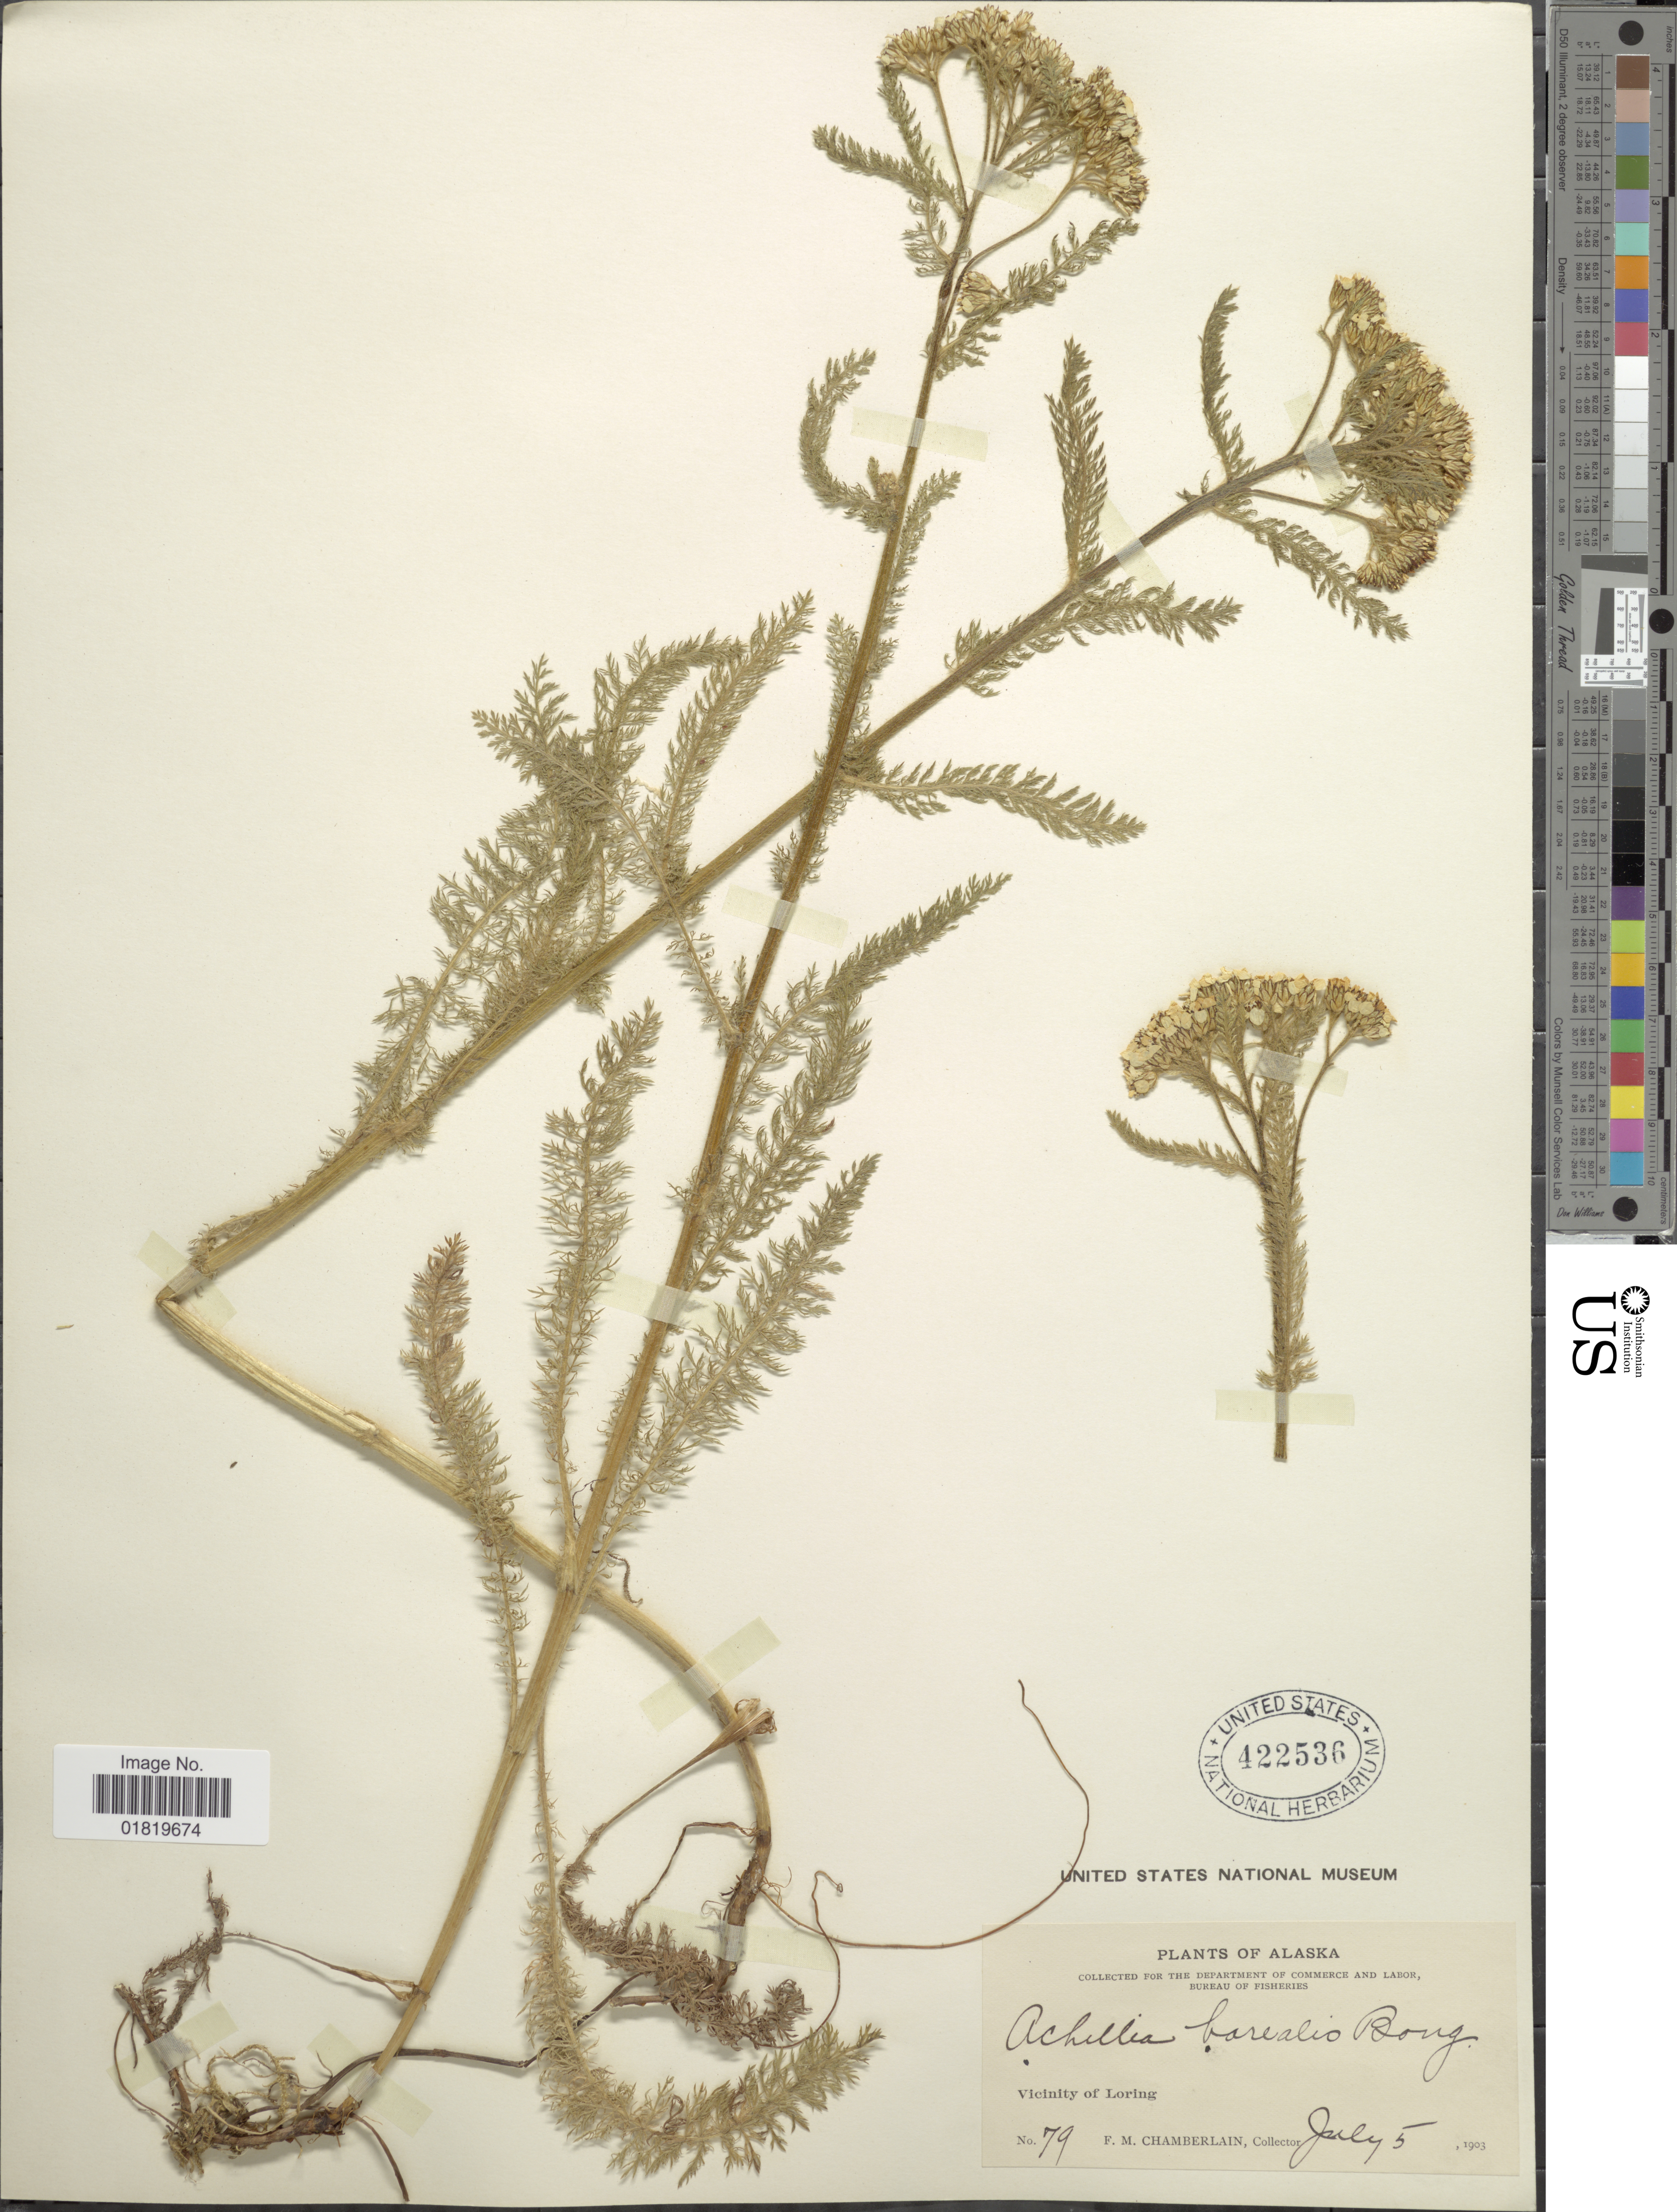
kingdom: Plantae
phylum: Tracheophyta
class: Magnoliopsida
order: Asterales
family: Asteraceae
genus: Achillea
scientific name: Achillea borealis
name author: Bong.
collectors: F. Chamberlain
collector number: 79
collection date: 1903-07-05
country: United States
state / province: Alaska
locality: Vicinity of Loring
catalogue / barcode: US 422536